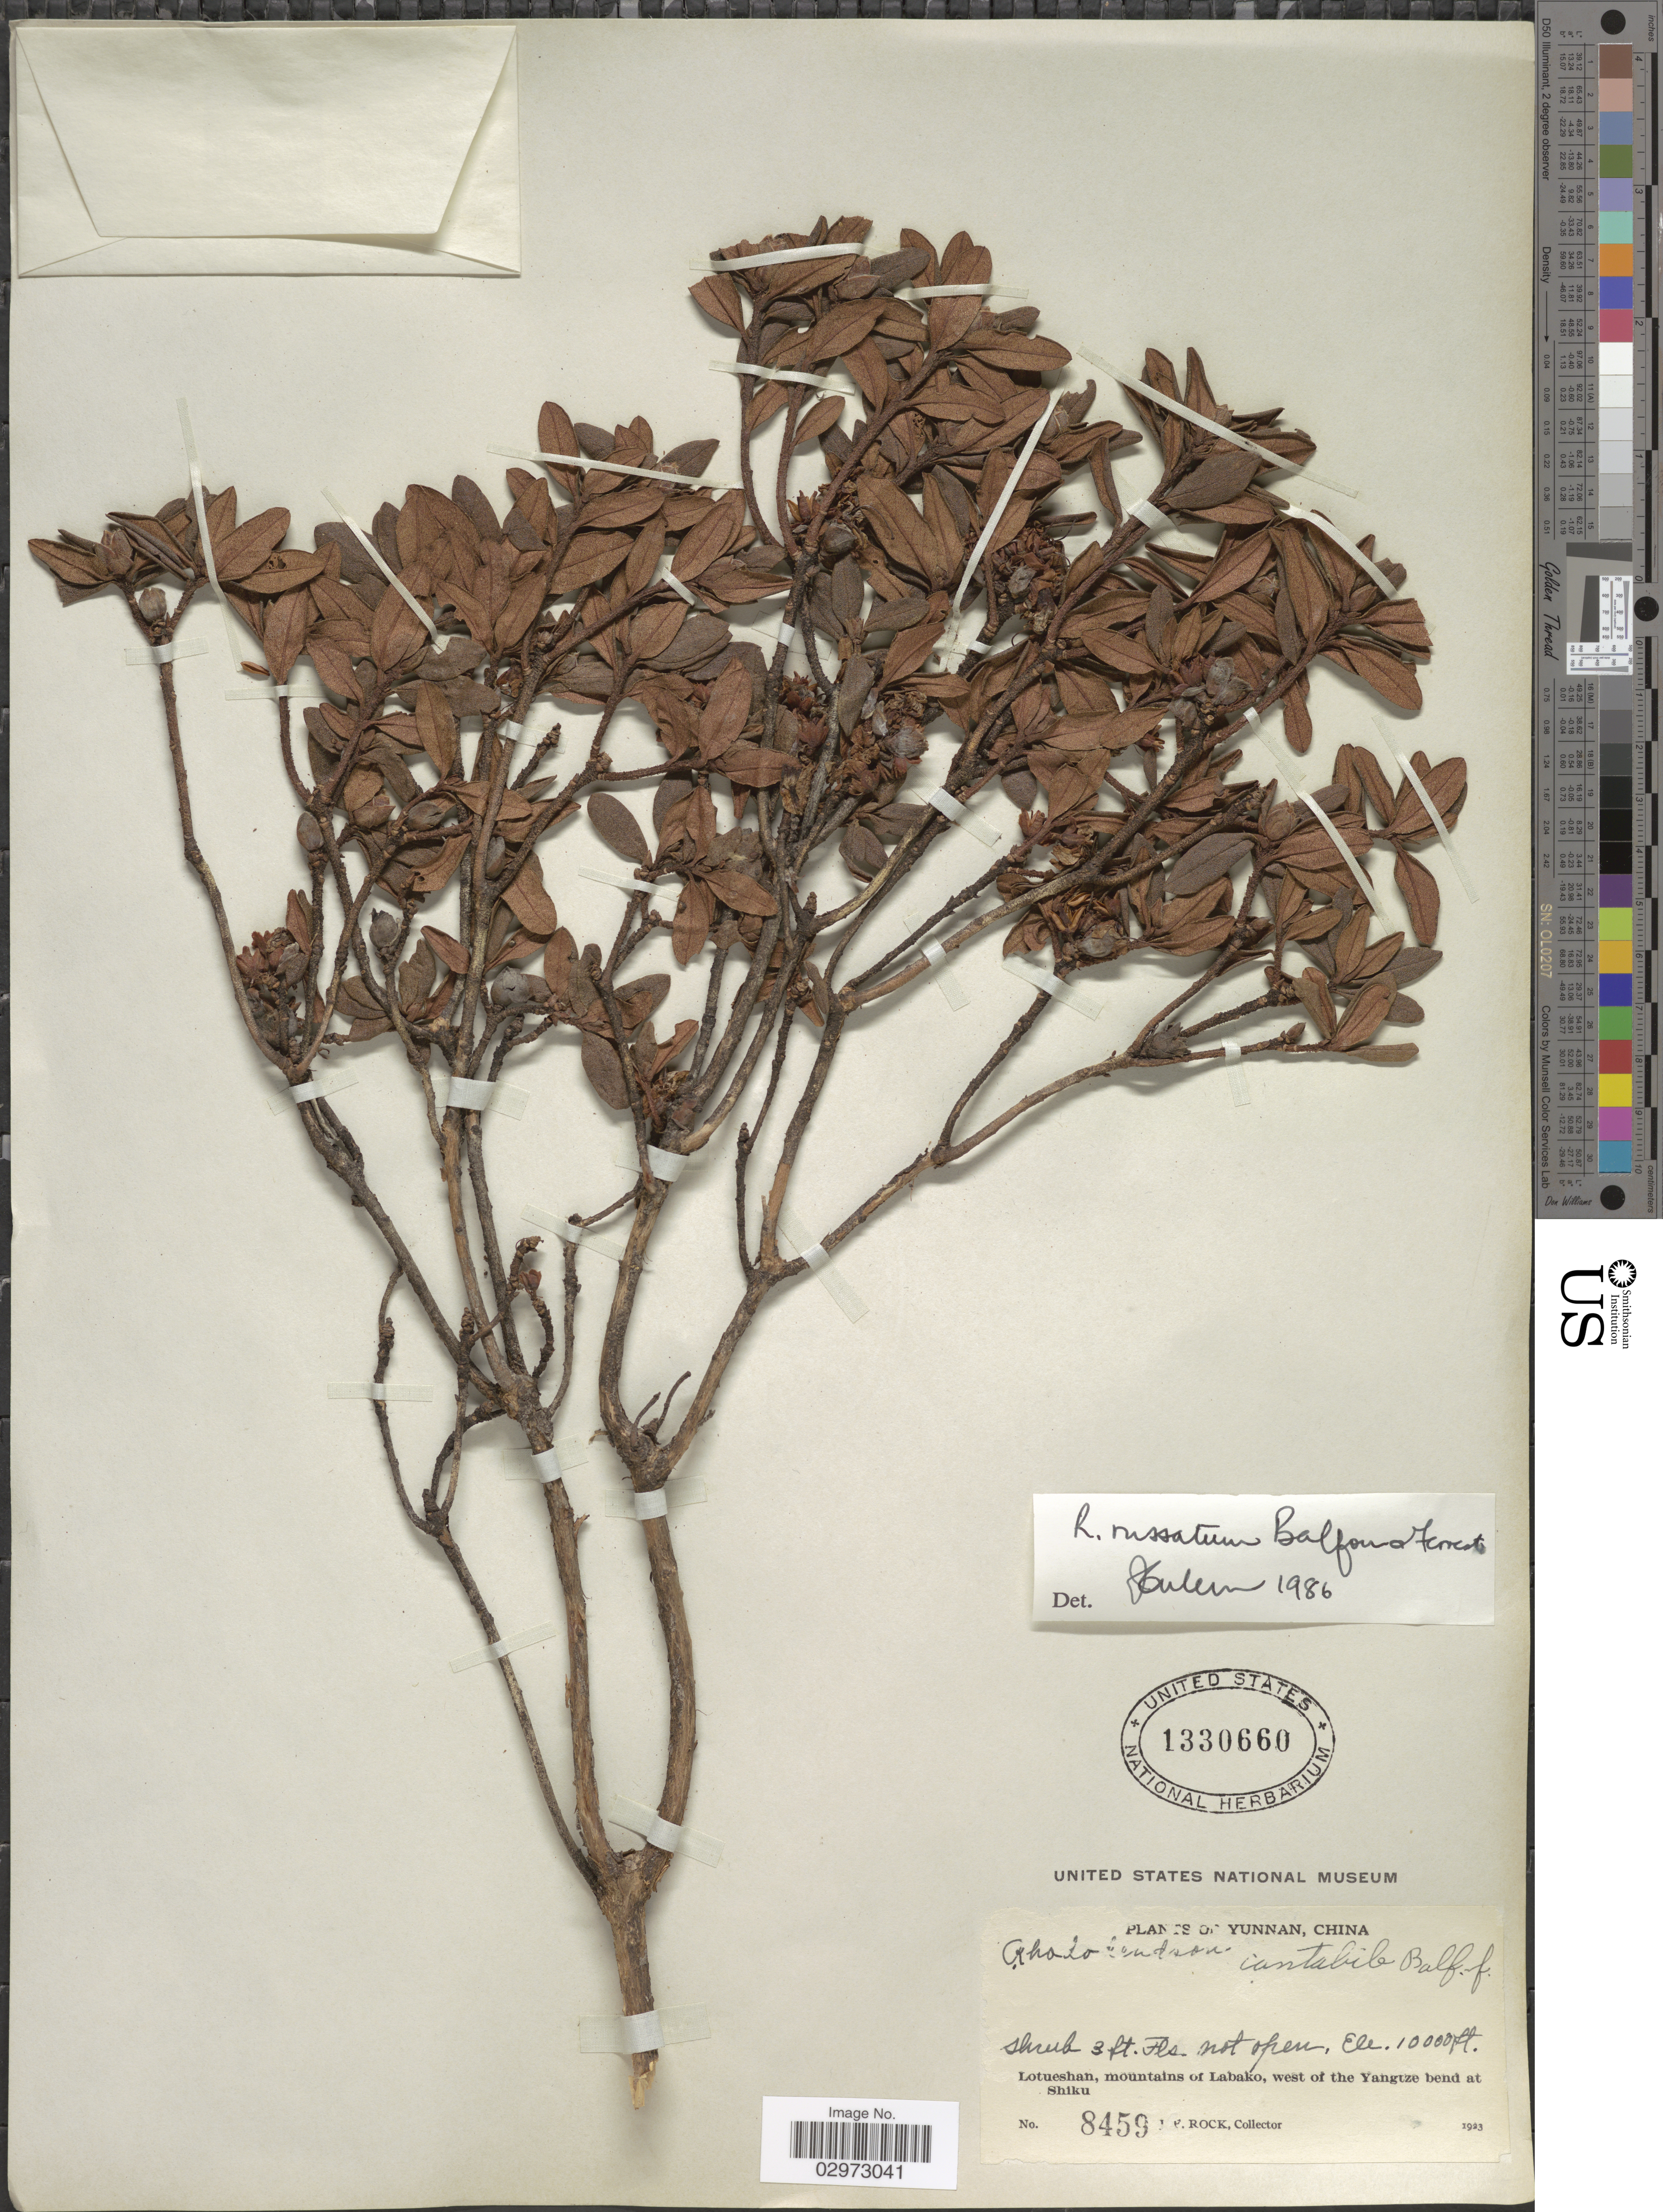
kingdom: Plantae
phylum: Tracheophyta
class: Magnoliopsida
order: Ericales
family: Ericaceae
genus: Rhododendron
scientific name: Rhododendron russatum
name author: Balf. f. & Forrest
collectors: J. Rock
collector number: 8459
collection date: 1923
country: China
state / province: Yunnan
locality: Lotueshan, mountains of Labako, west of the Yangtze bend at Shiku.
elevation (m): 3048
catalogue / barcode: US 1330660